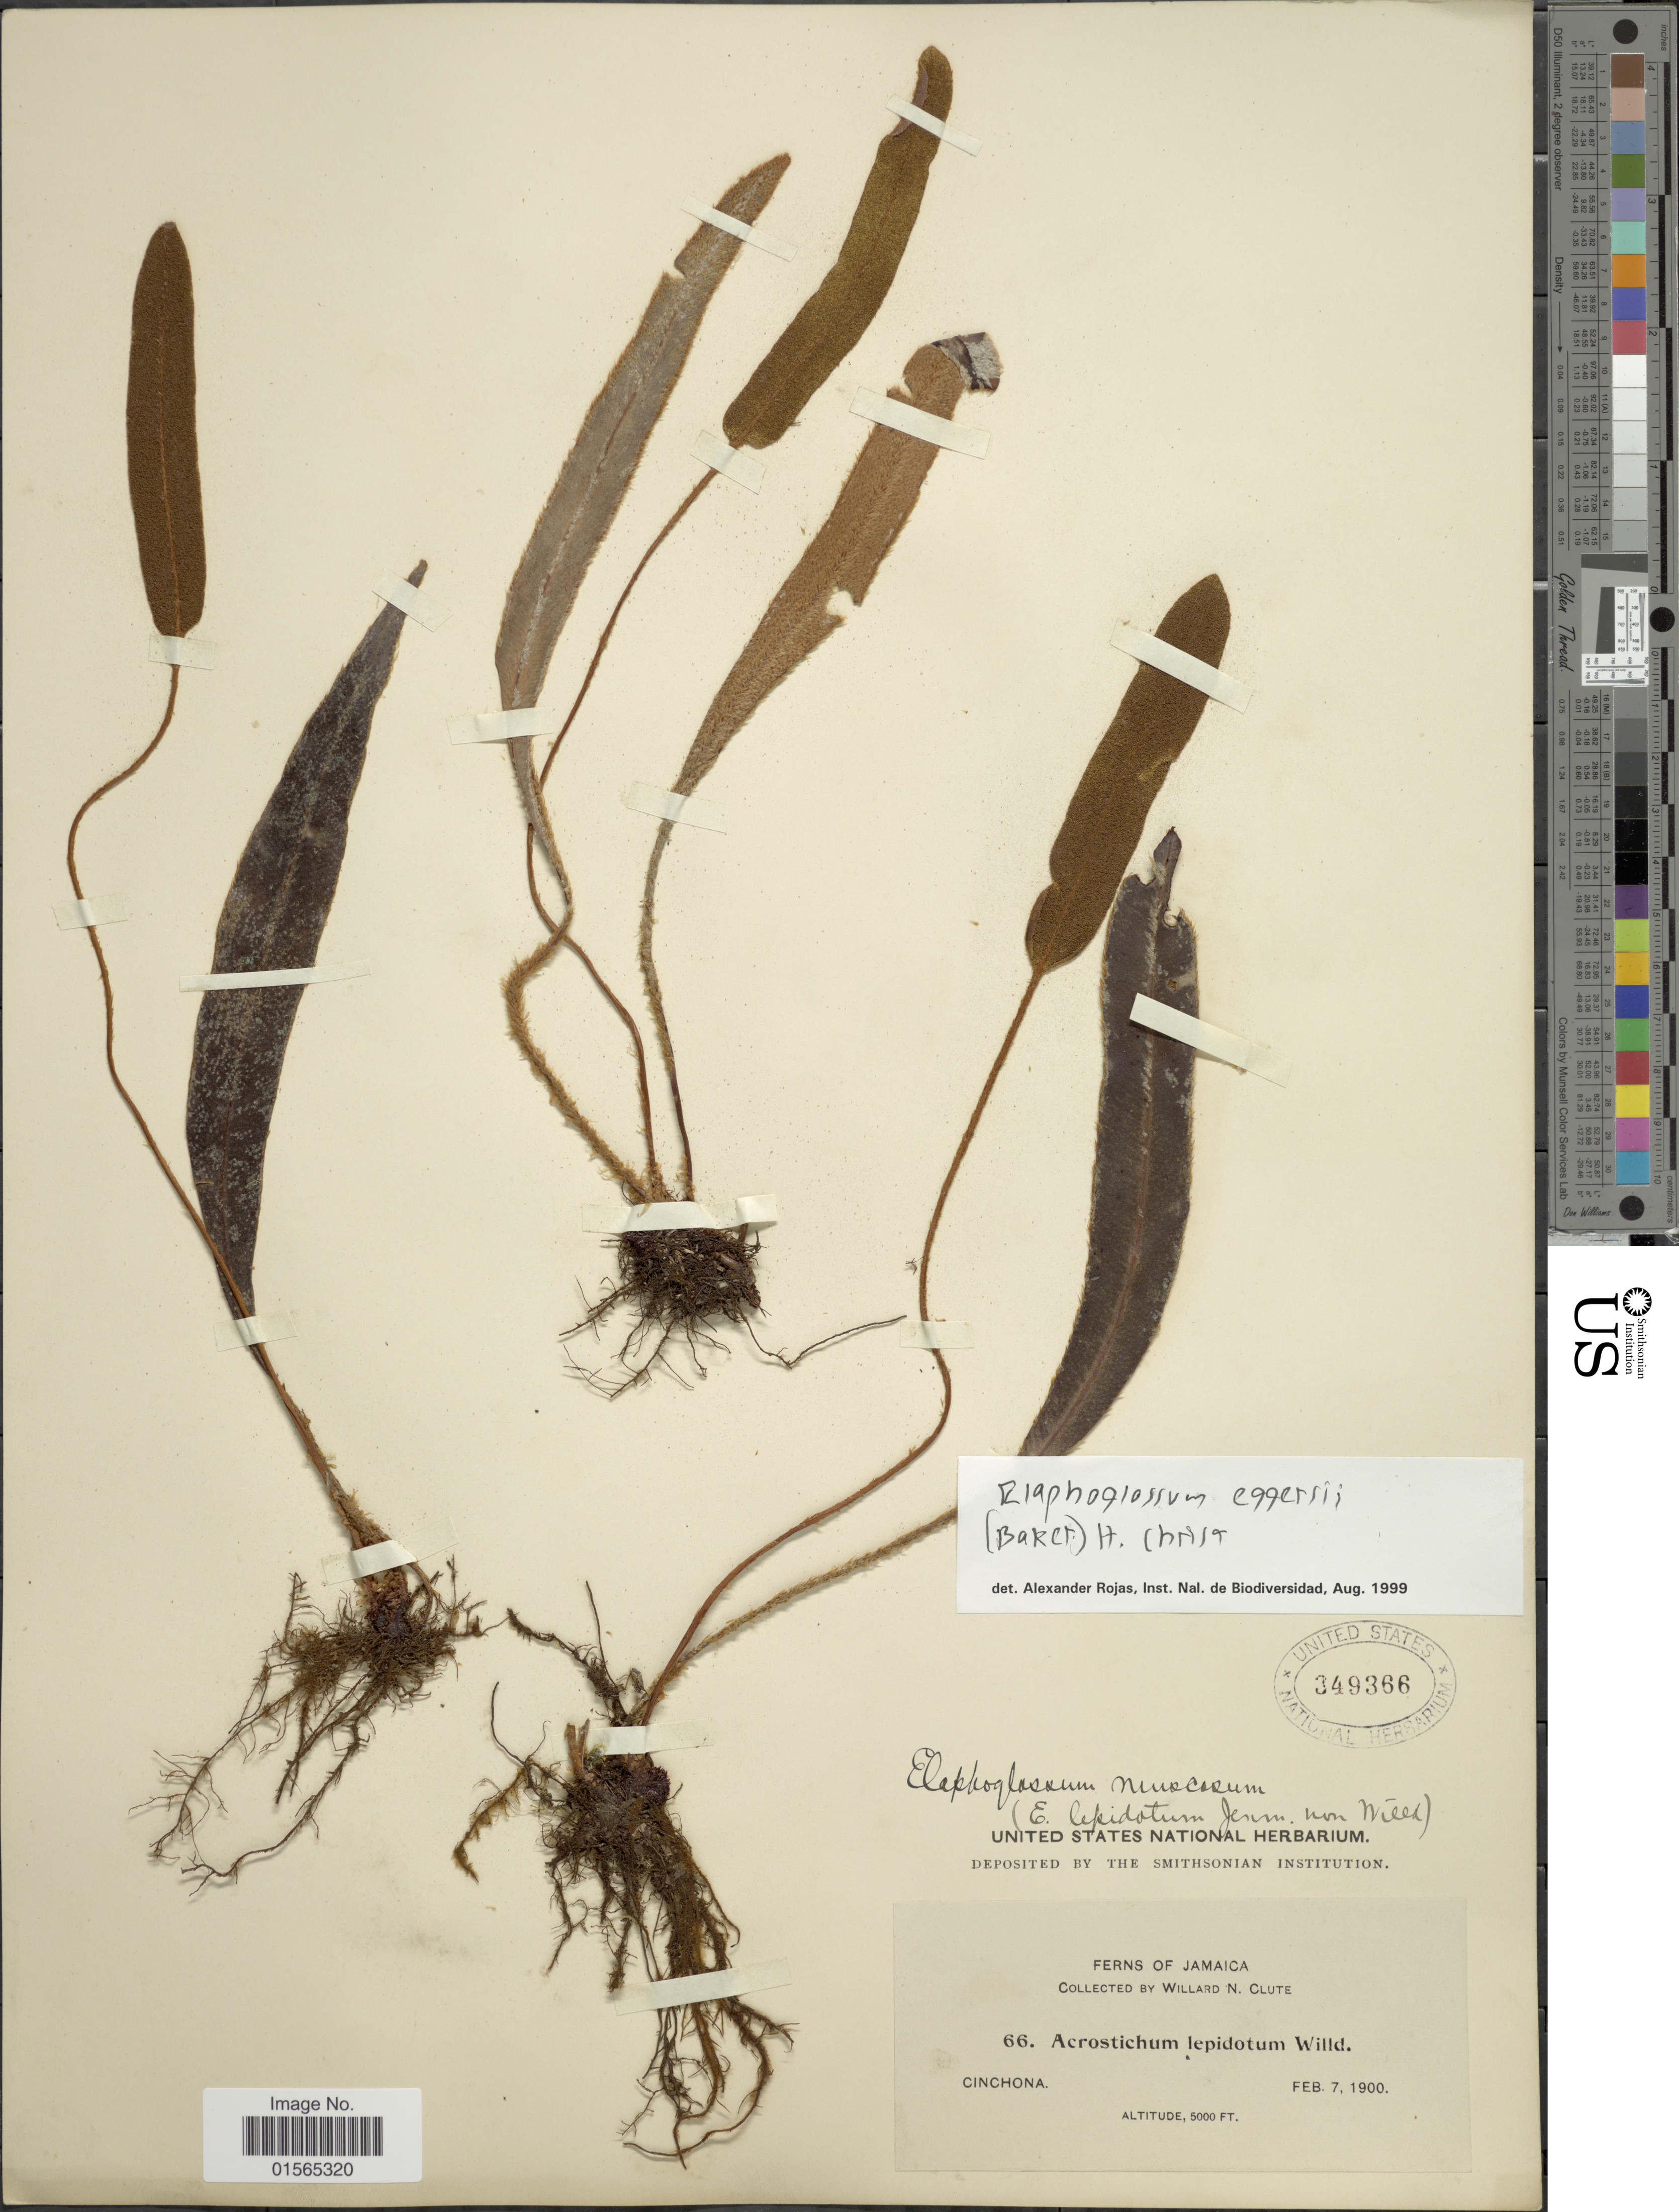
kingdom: Plantae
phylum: Tracheophyta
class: Polypodiopsida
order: Polypodiales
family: Dryopteridaceae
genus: Elaphoglossum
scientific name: Elaphoglossum eggersii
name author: (Baker) Christ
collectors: W. N. Clute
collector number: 66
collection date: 1900-02-07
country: Jamaica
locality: Cinchona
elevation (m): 1524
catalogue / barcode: US 349366